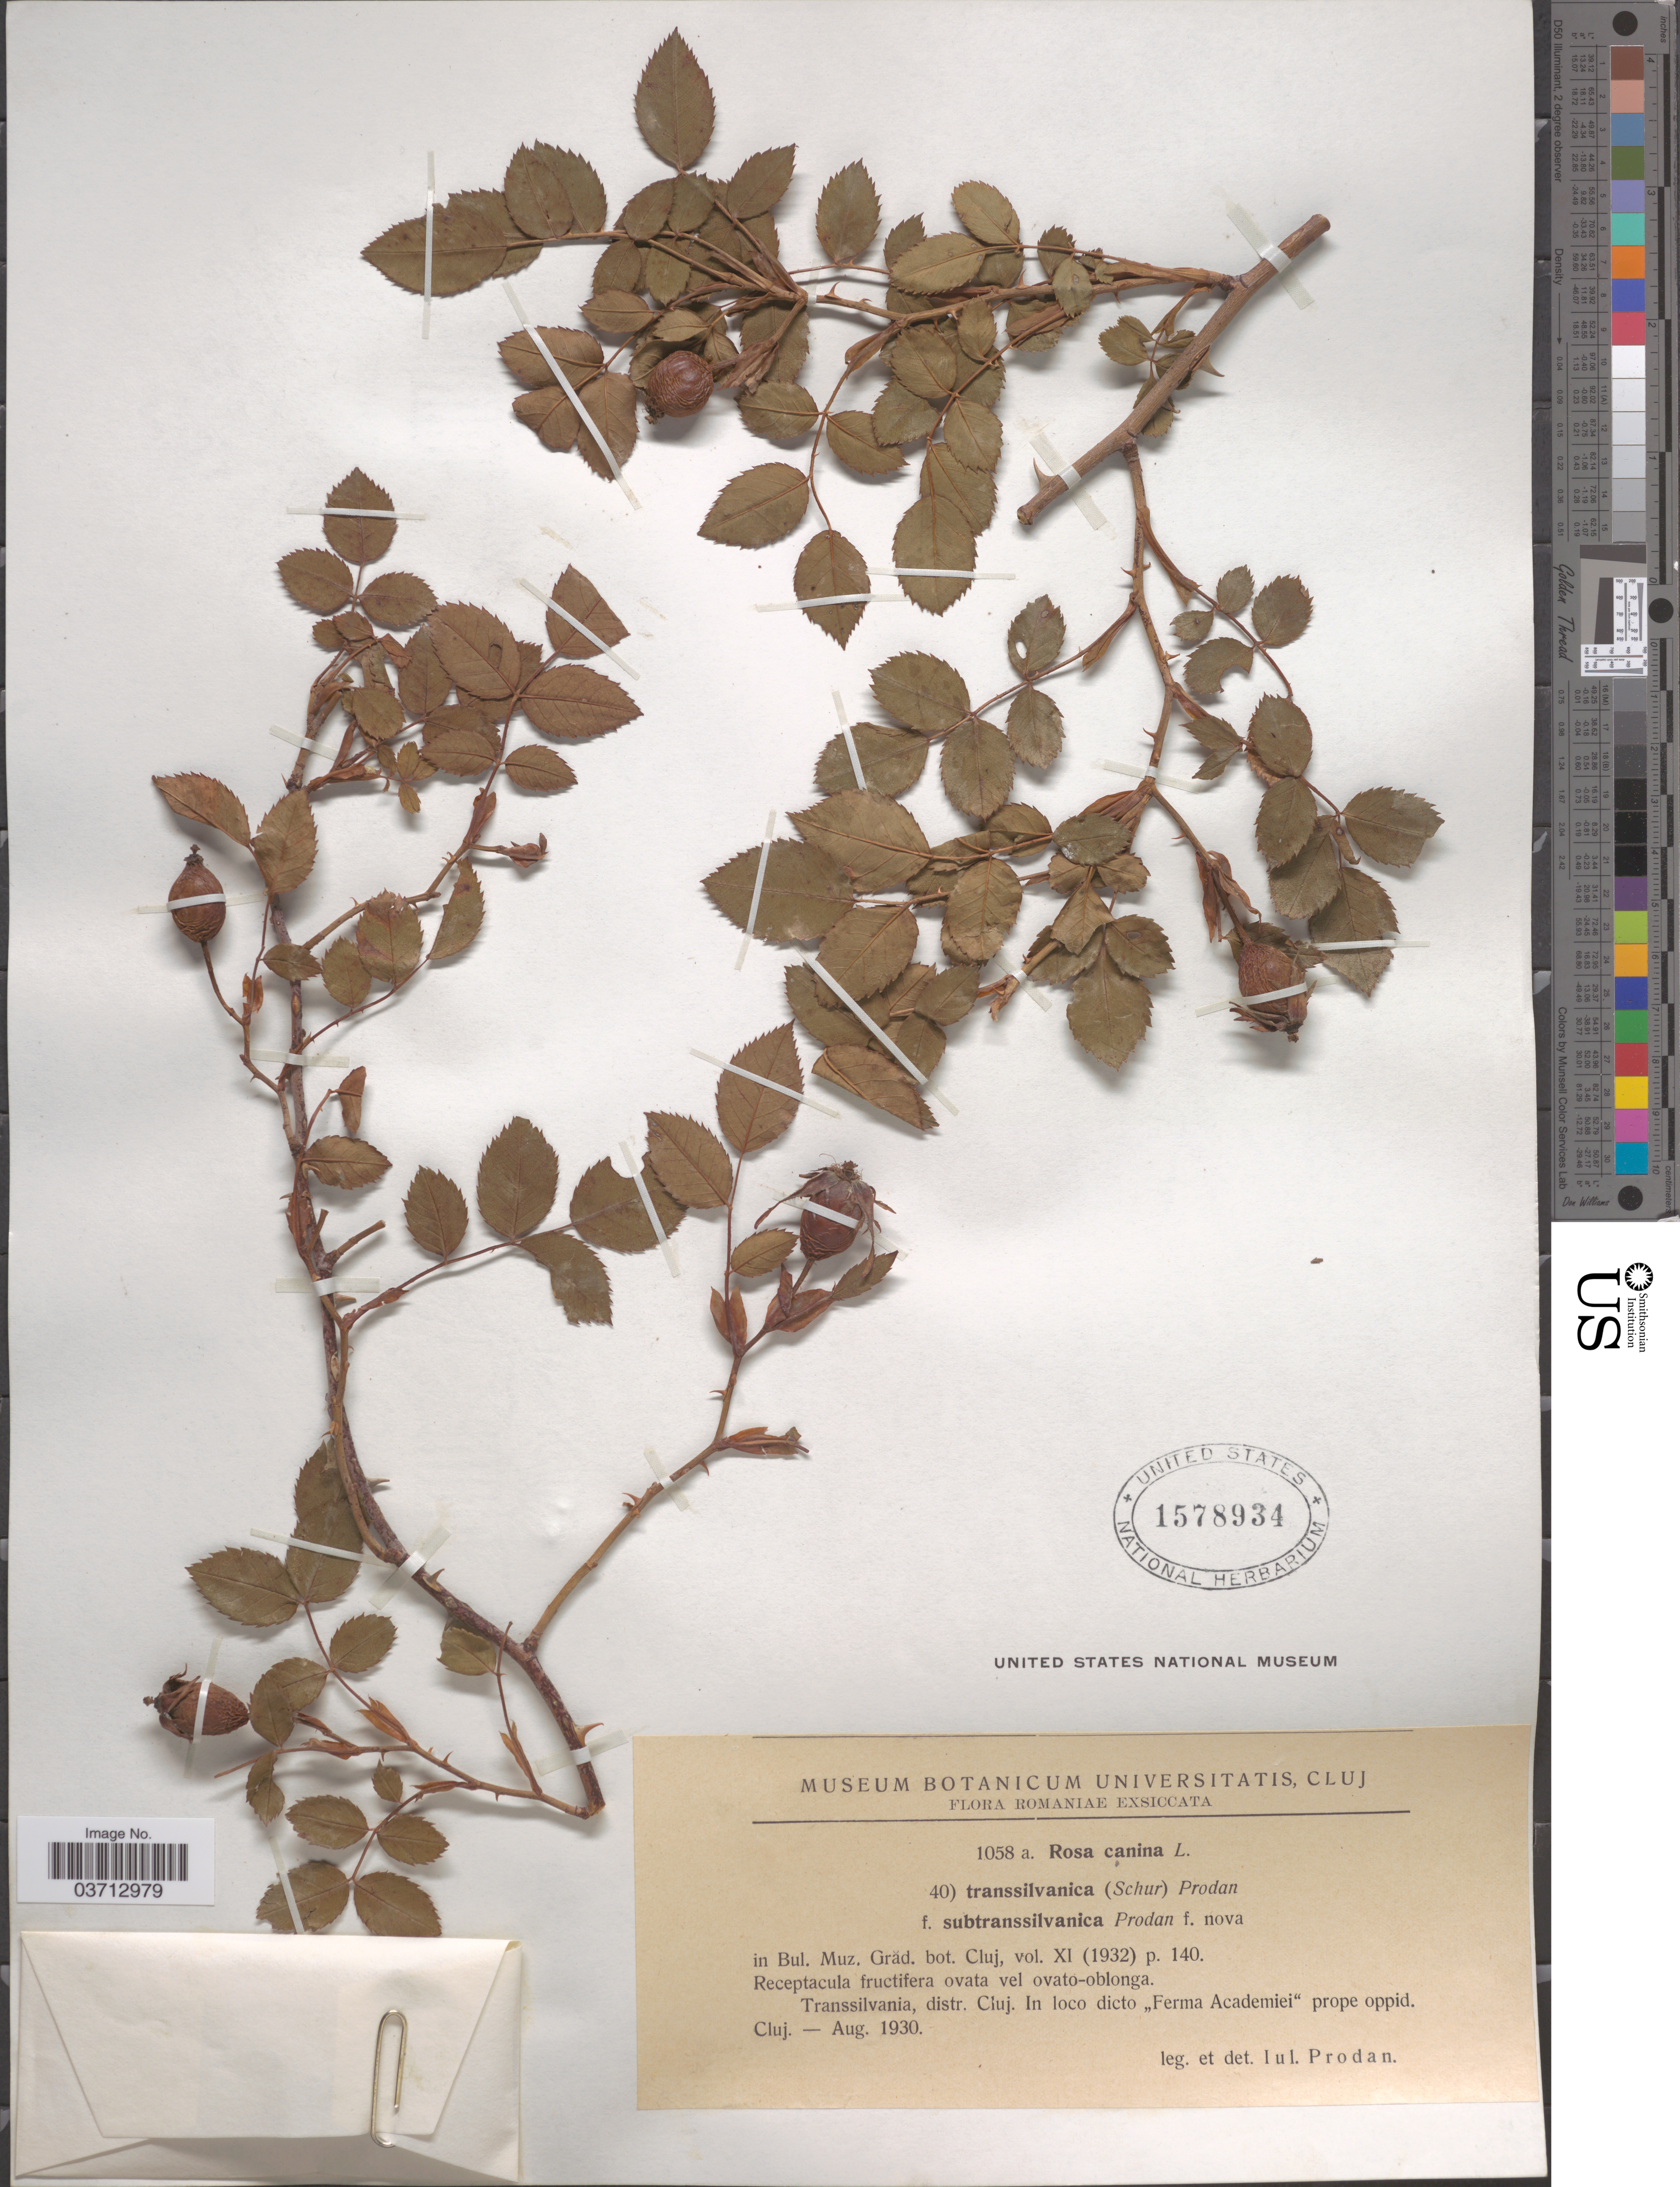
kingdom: Plantae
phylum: Tracheophyta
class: Magnoliopsida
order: Rosales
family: Rosaceae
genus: Rosa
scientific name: Rosa canina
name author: L.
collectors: J. Prodan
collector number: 1058a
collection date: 1930-08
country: Romania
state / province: Cluj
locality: Romaniae. Transsilvania, distr. Cluj. In loco discto "Ferma Academiei" prope oppid. Cluj.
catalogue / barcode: US 1578934